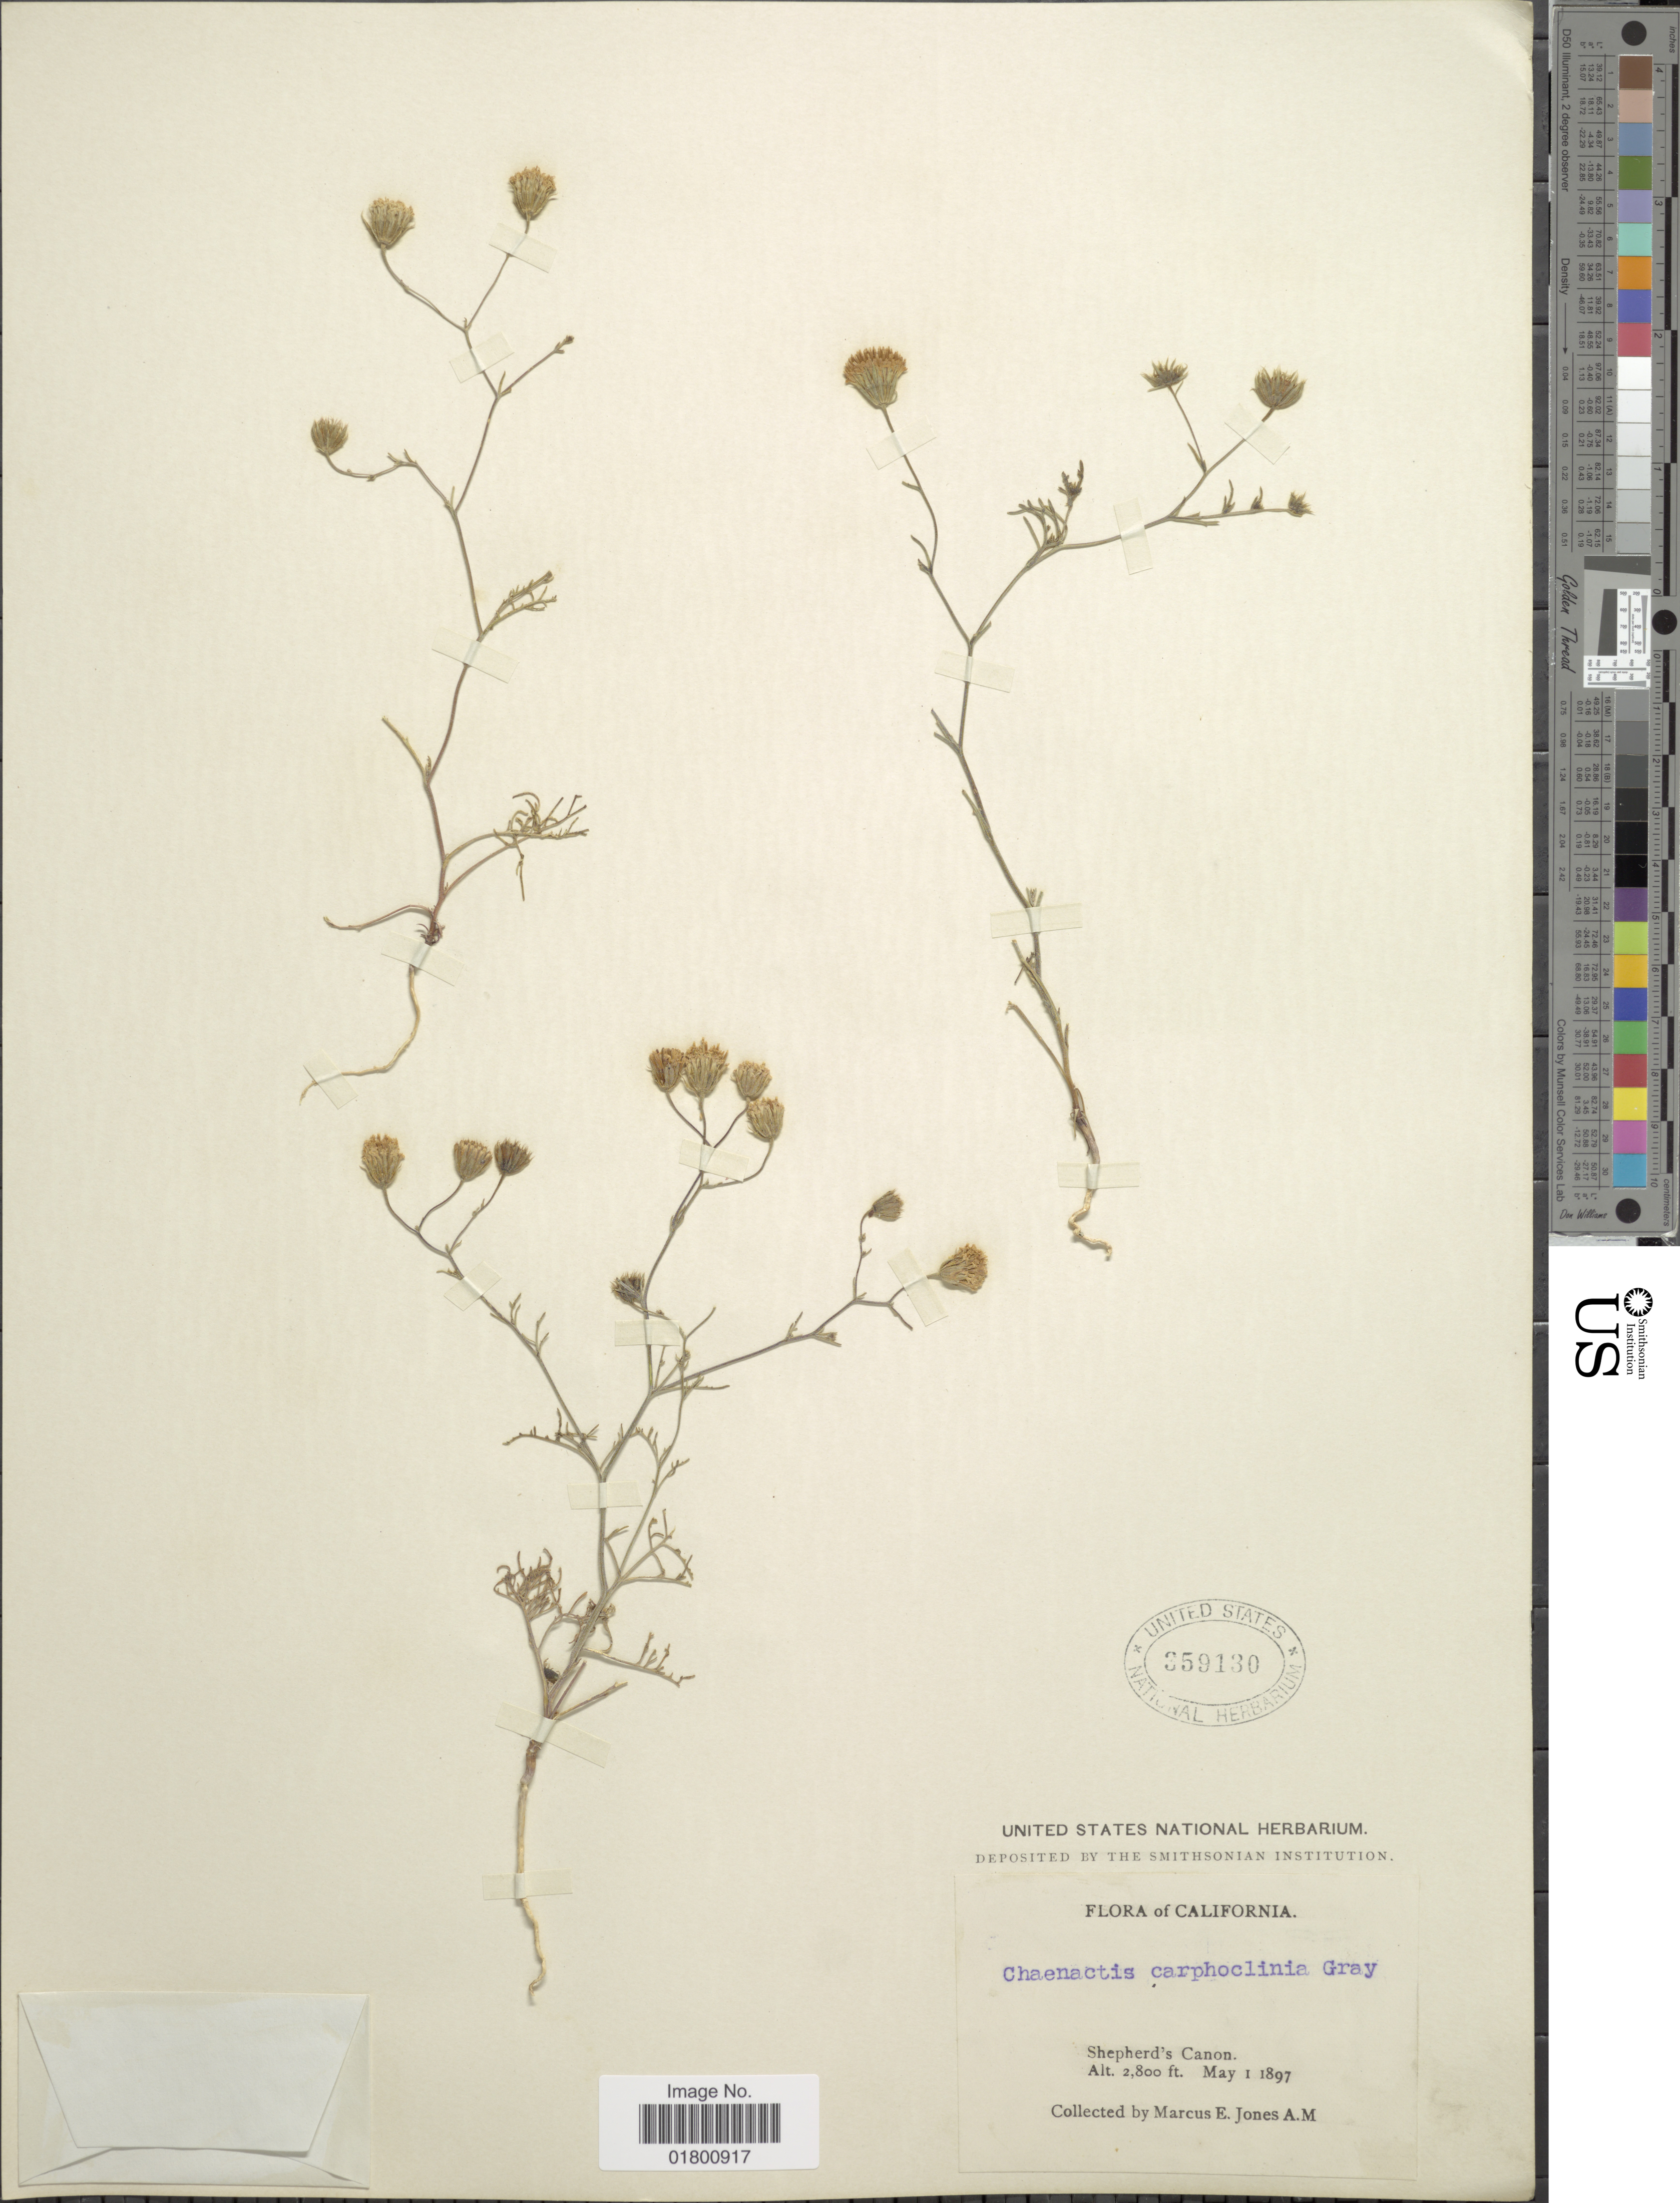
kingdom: Plantae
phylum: Tracheophyta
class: Magnoliopsida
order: Asterales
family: Asteraceae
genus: Chaenactis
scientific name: Chaenactis carphoclinia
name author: A. Gray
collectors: M. E. Jones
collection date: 1897-05-01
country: United States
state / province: California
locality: Shepherd's Canon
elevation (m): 853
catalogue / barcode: US 359130